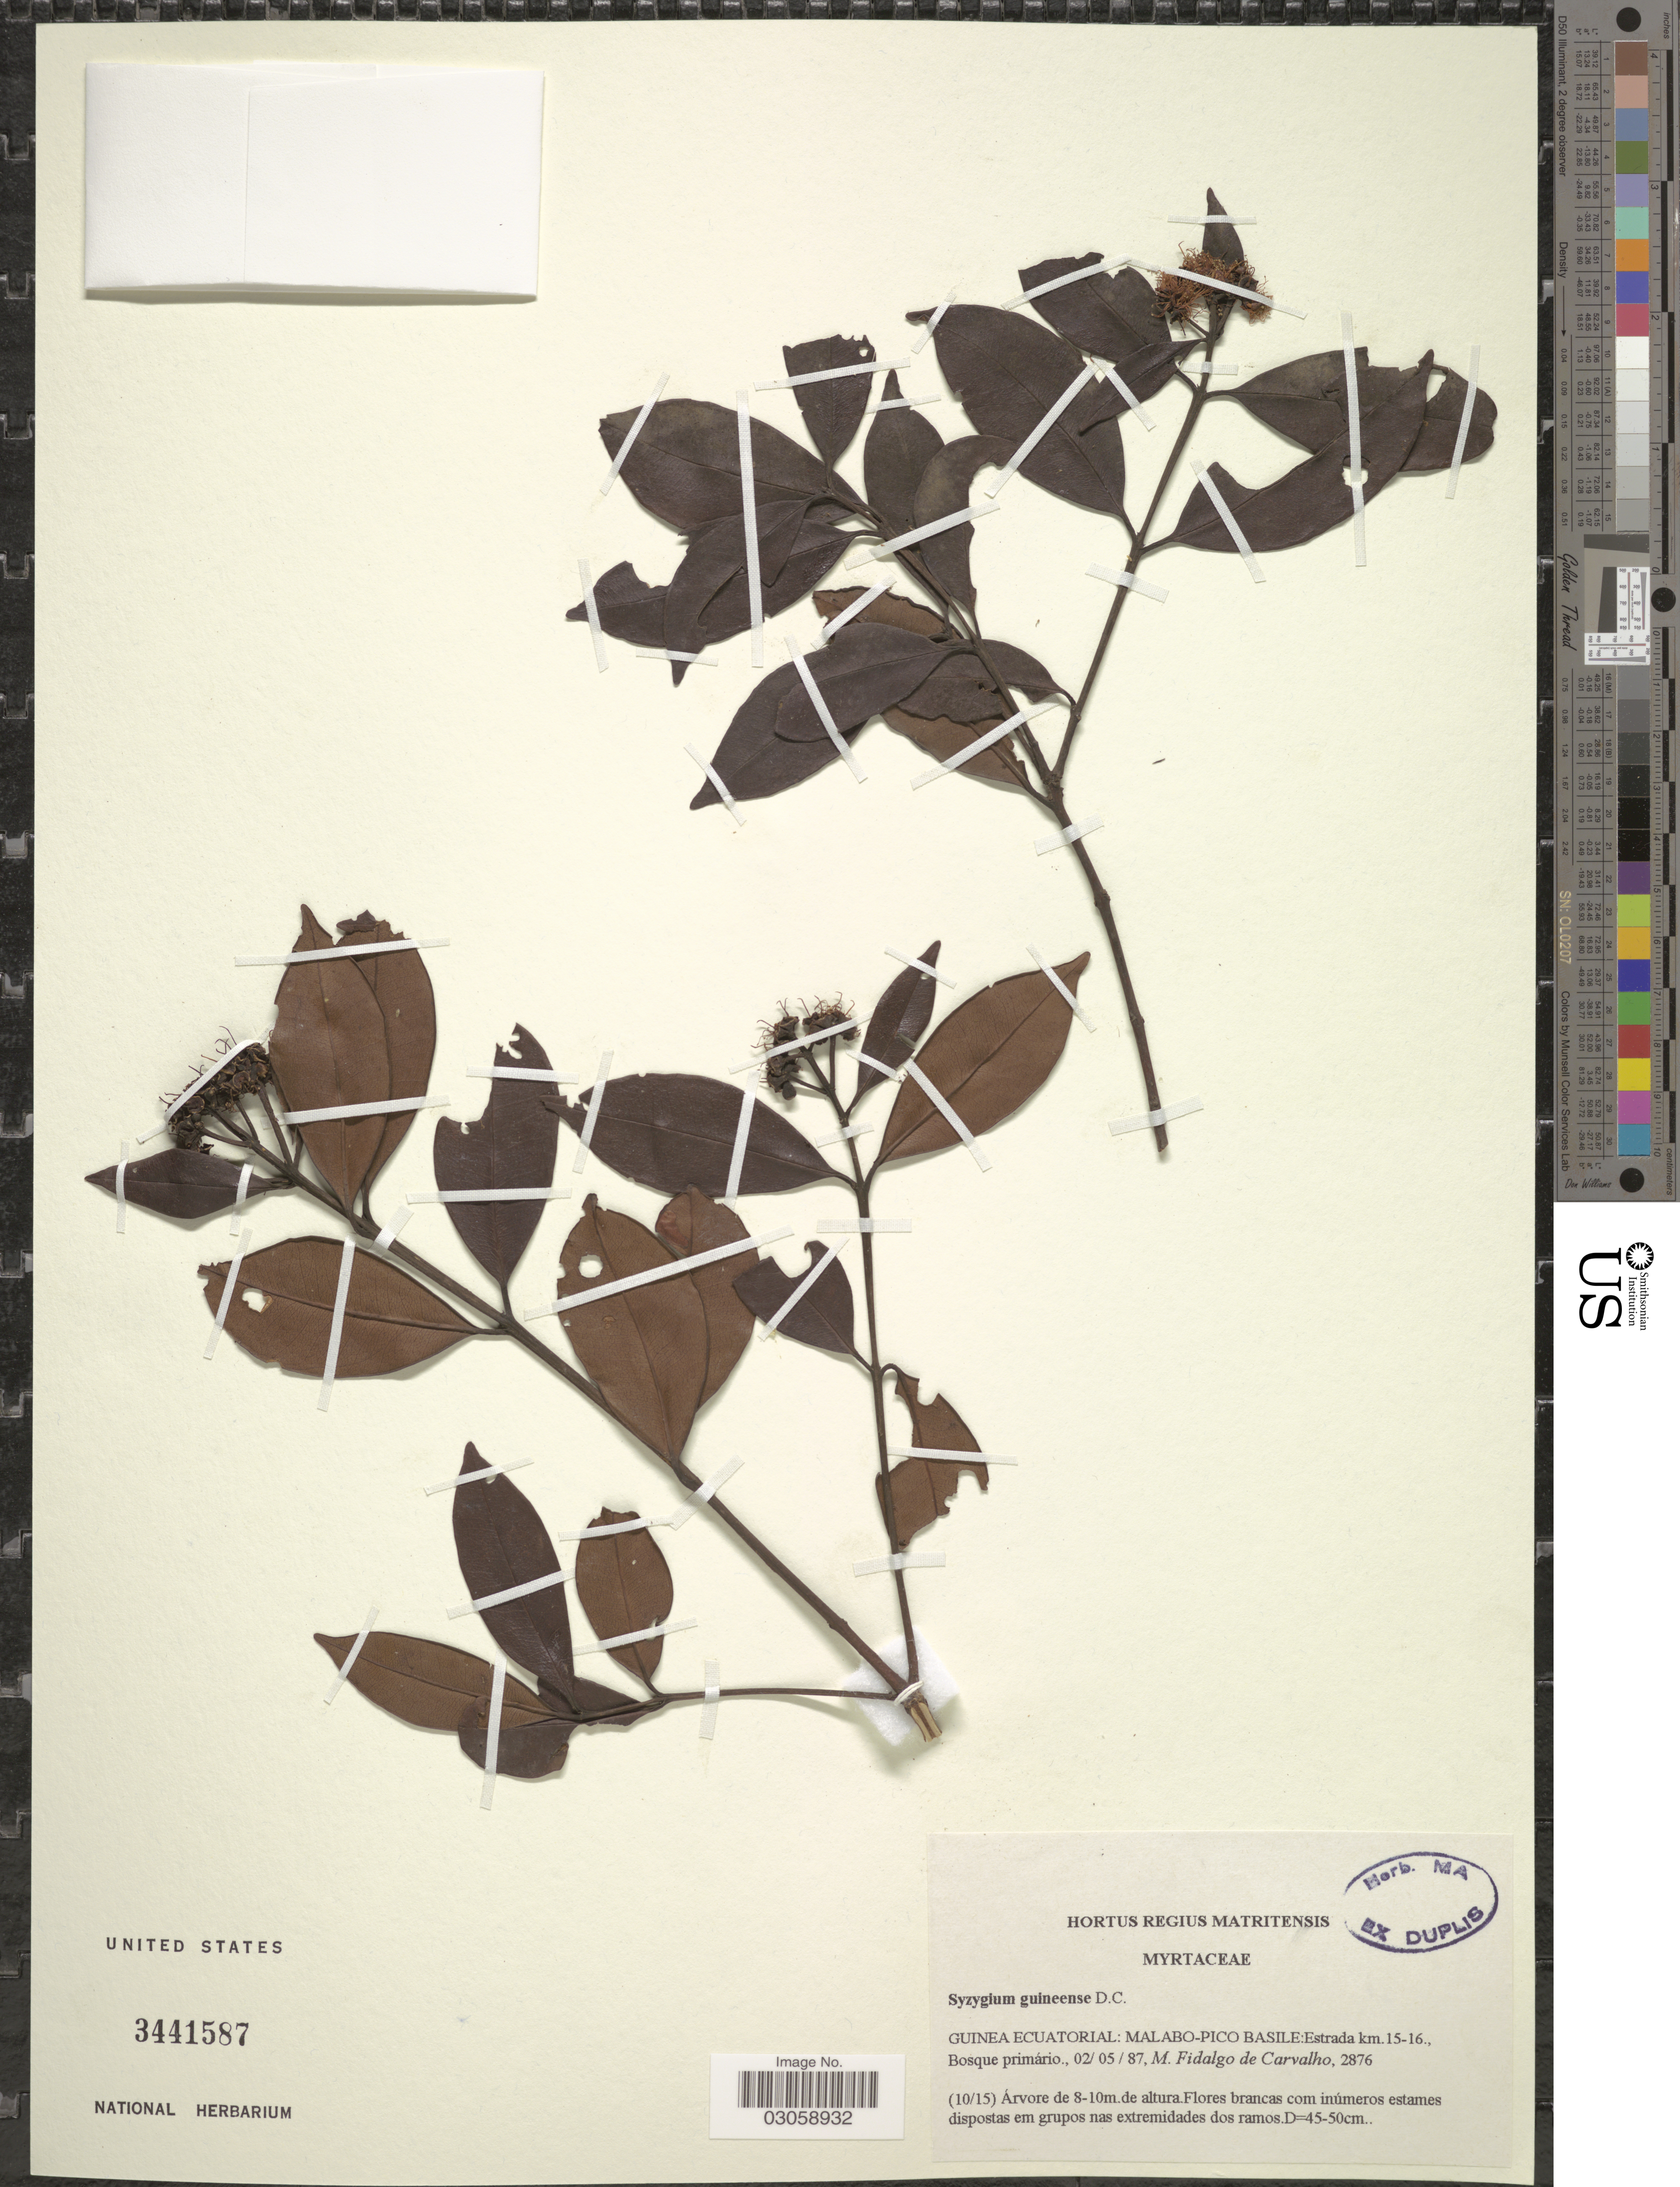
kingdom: Plantae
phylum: Tracheophyta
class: Magnoliopsida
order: Myrtales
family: Myrtaceae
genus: Syzygium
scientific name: Syzygium guineense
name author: (Willd.) DC.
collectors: M. F. Carvalho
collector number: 2876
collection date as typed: Transcribed d/m/y: 2/5/87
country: Equatorial Guinea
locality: Guinea Ecuatorial: Malabo-Pico Basile: Estrada km. 15-16.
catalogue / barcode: US 3441587